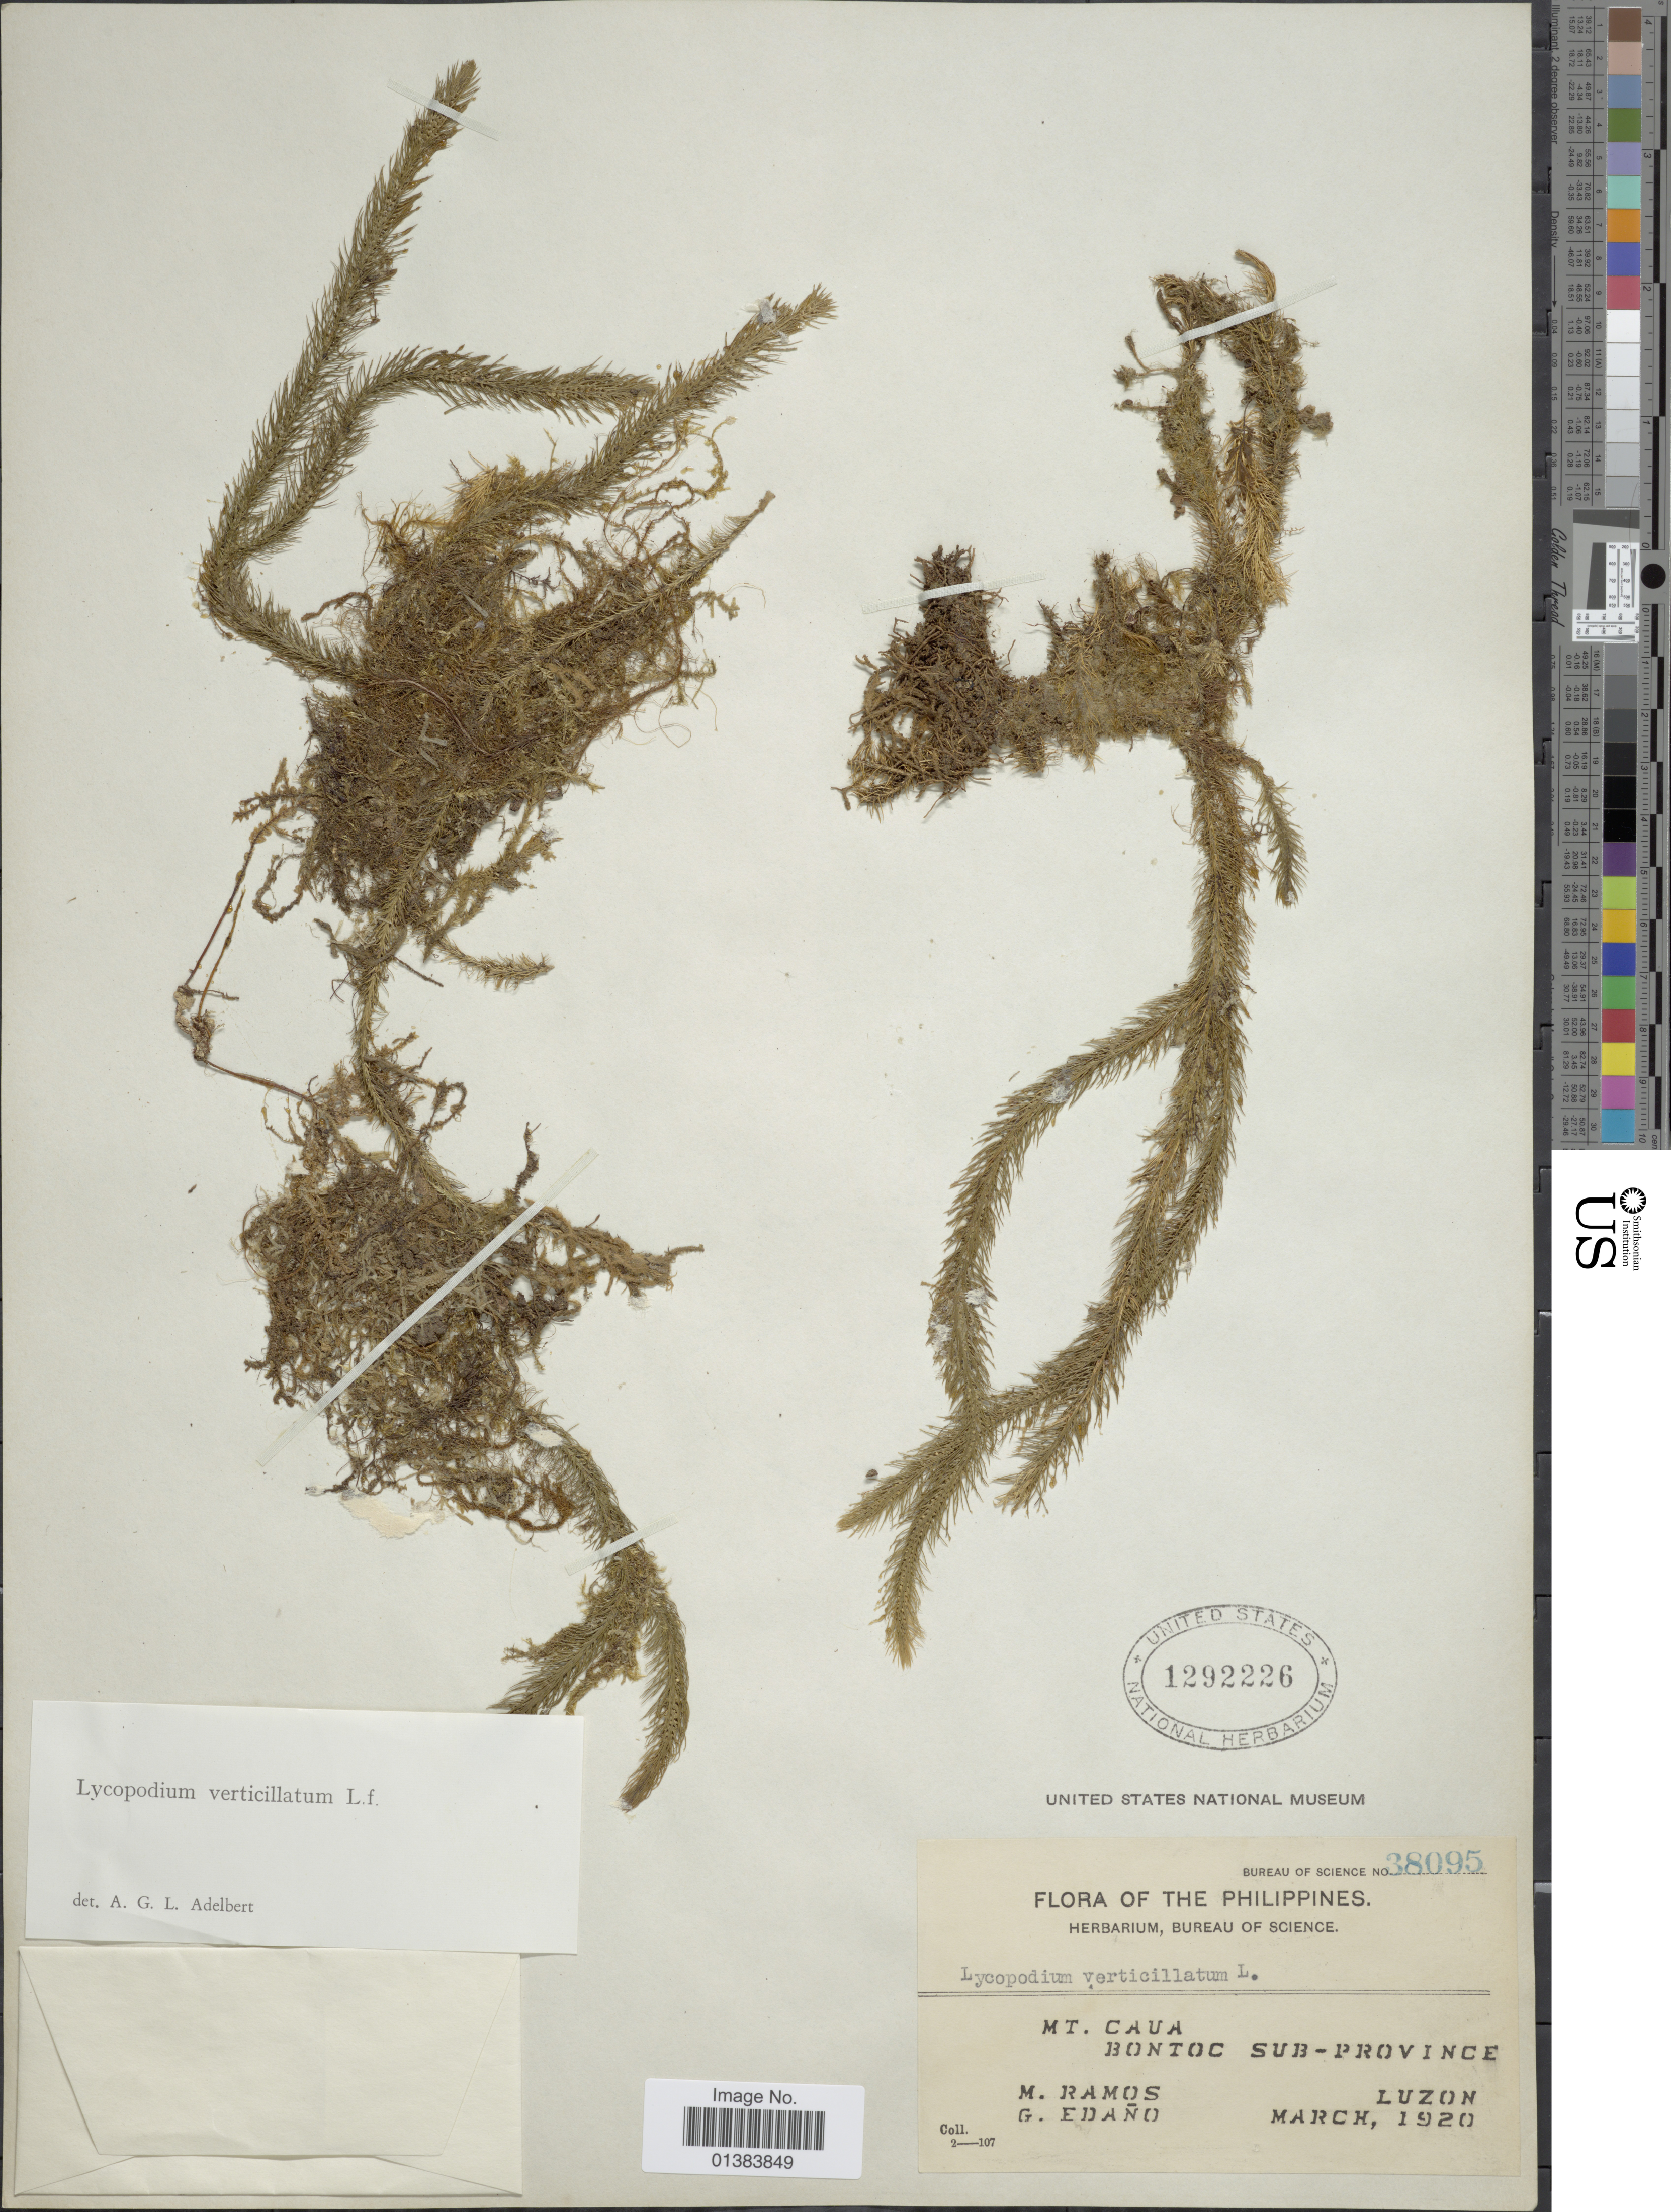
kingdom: Plantae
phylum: Tracheophyta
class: Lycopodiopsida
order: Lycopodiales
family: Lycopodiaceae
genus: Phlegmariurus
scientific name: Phlegmariurus verticillatus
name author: (L. f.) A. R. Field & Testo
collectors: M. Ramos & G. Edaño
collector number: Bureau of Science 38095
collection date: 1920-03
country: Philippines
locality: Luzon. Mt. Caua, Bontoc Sub-Province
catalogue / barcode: US 1292226